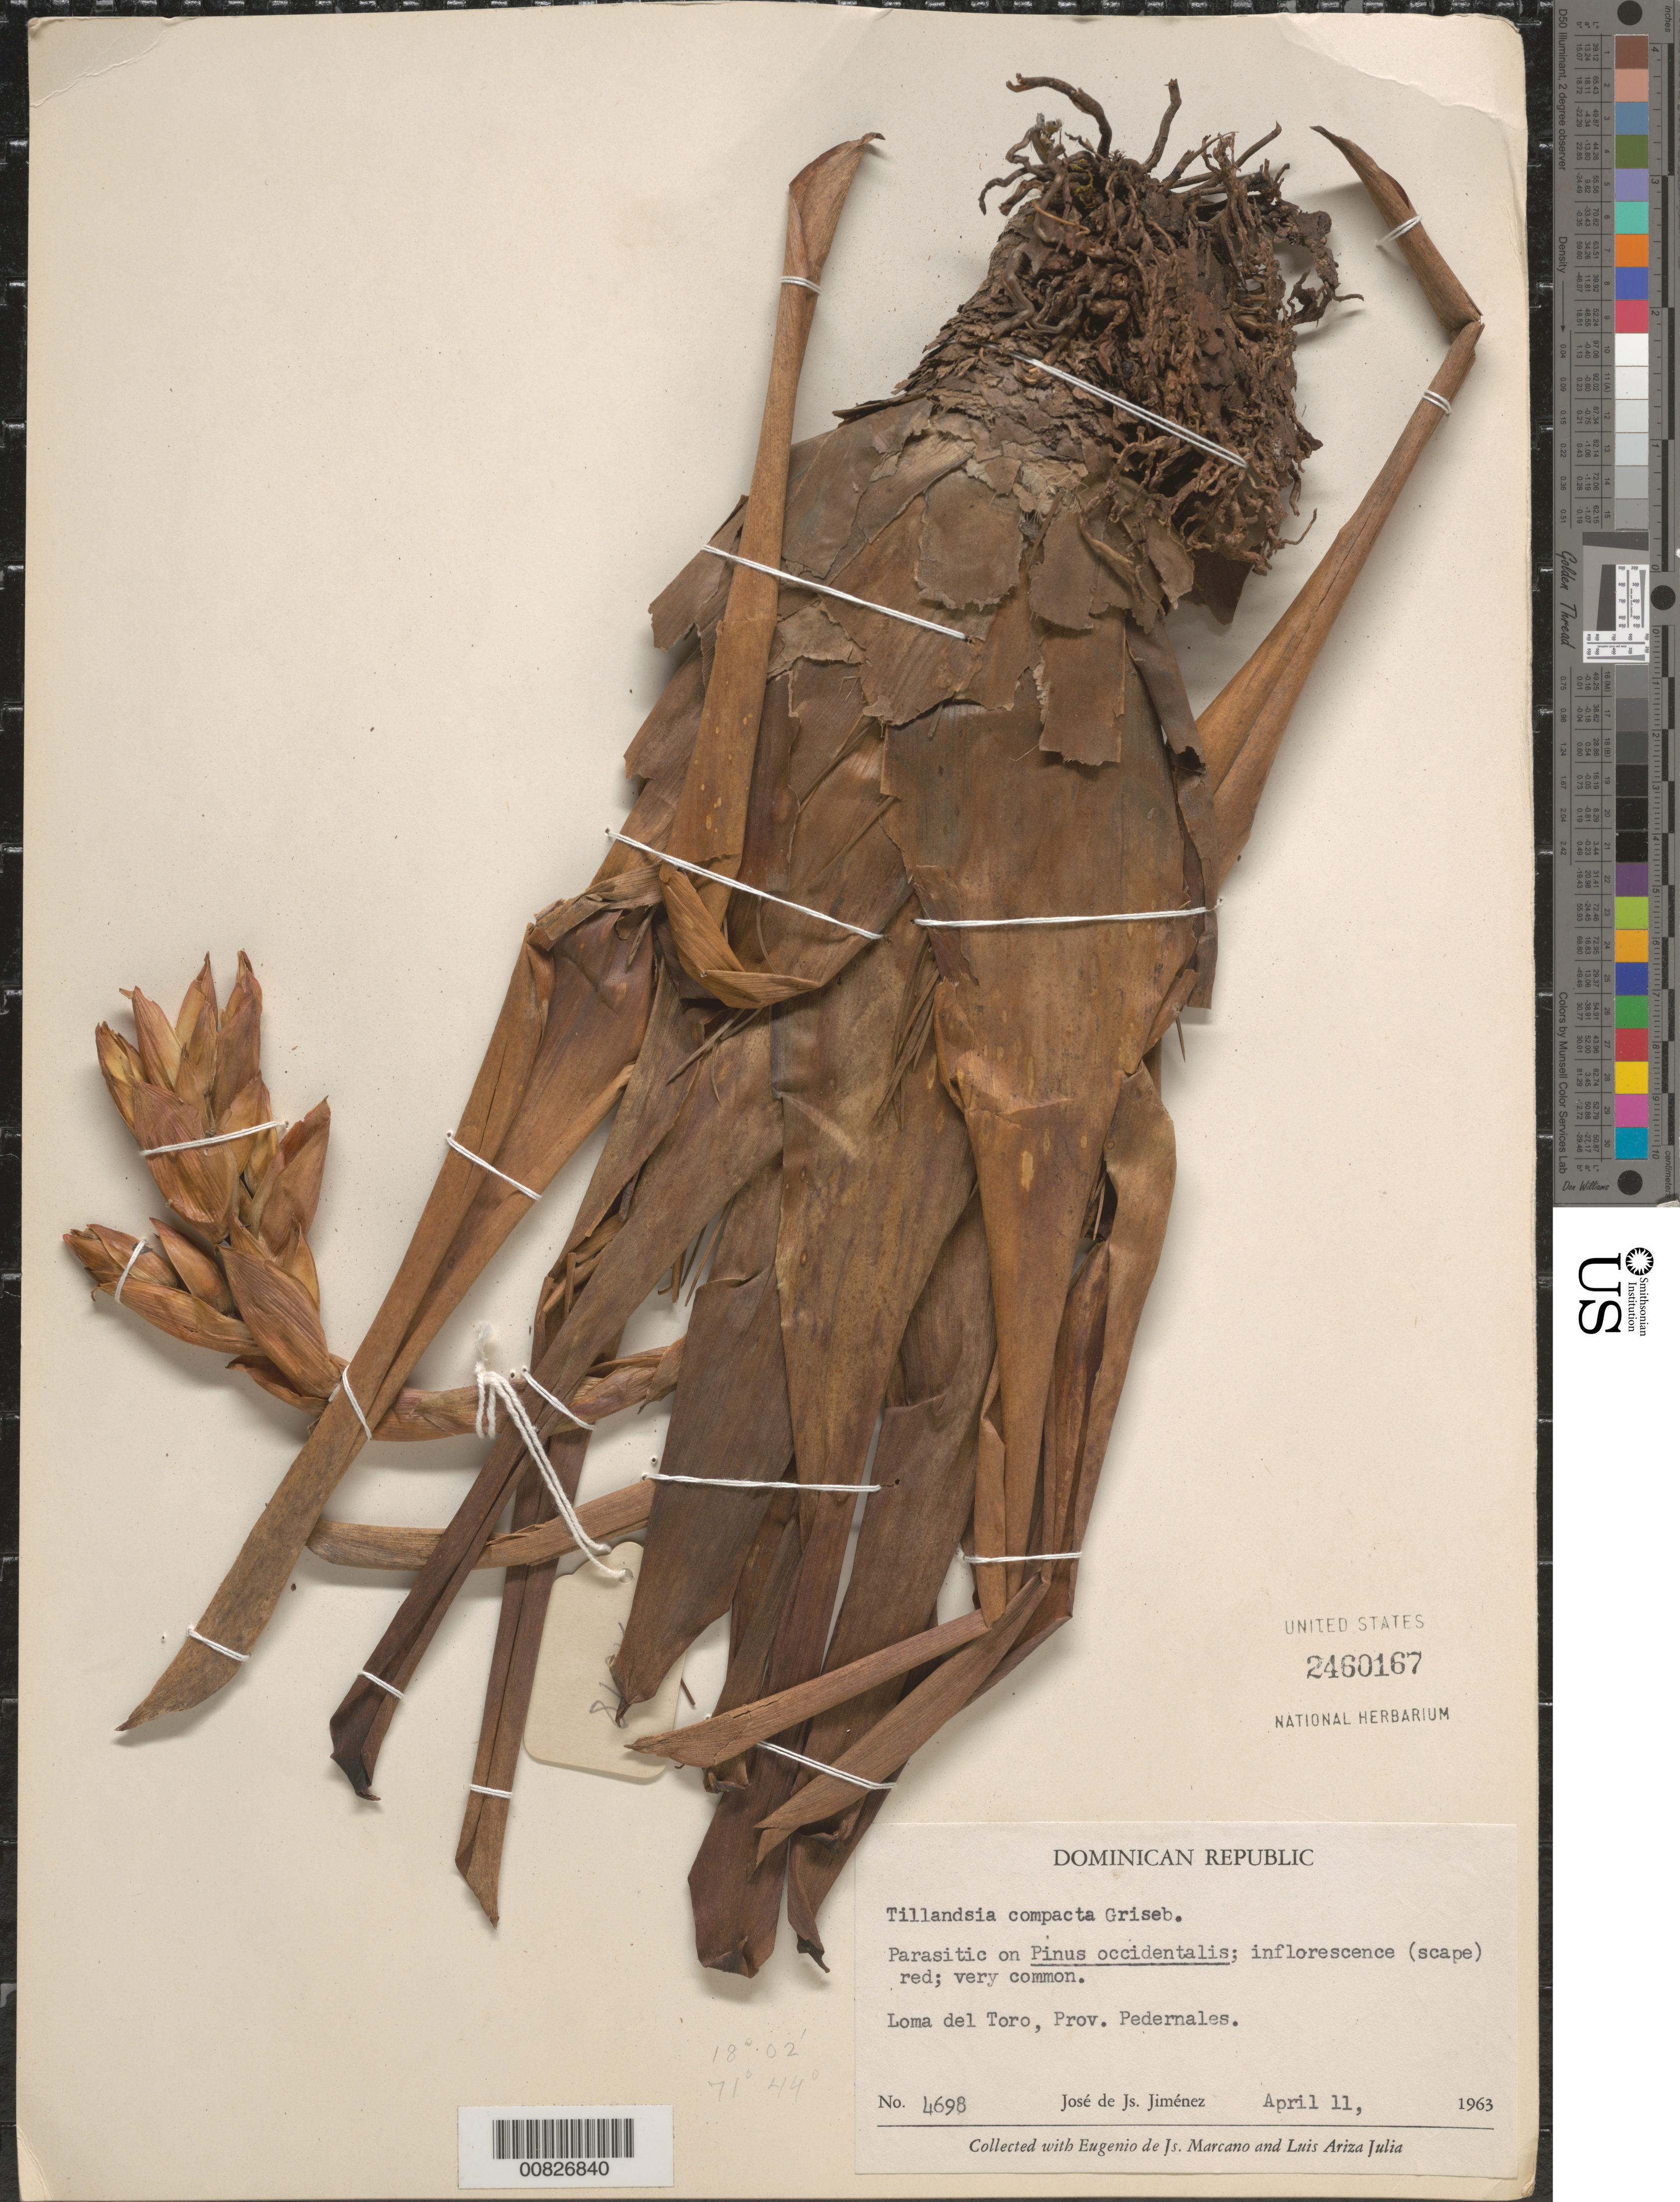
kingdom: Plantae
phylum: Tracheophyta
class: Liliopsida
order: Poales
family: Bromeliaceae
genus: Tillandsia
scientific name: Tillandsia compacta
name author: Griseb.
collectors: J. J. Jiménez, E. J. Marcano F. & L. Ariza-Julia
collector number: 4698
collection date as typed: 11 Apr 1963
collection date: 1963-04-11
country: Dominican Republic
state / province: Pedernales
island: Hispaniola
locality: Loma del Toro, Prov. Pedernales.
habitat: Parasitic on Pinus occidentalis.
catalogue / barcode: US 2460167